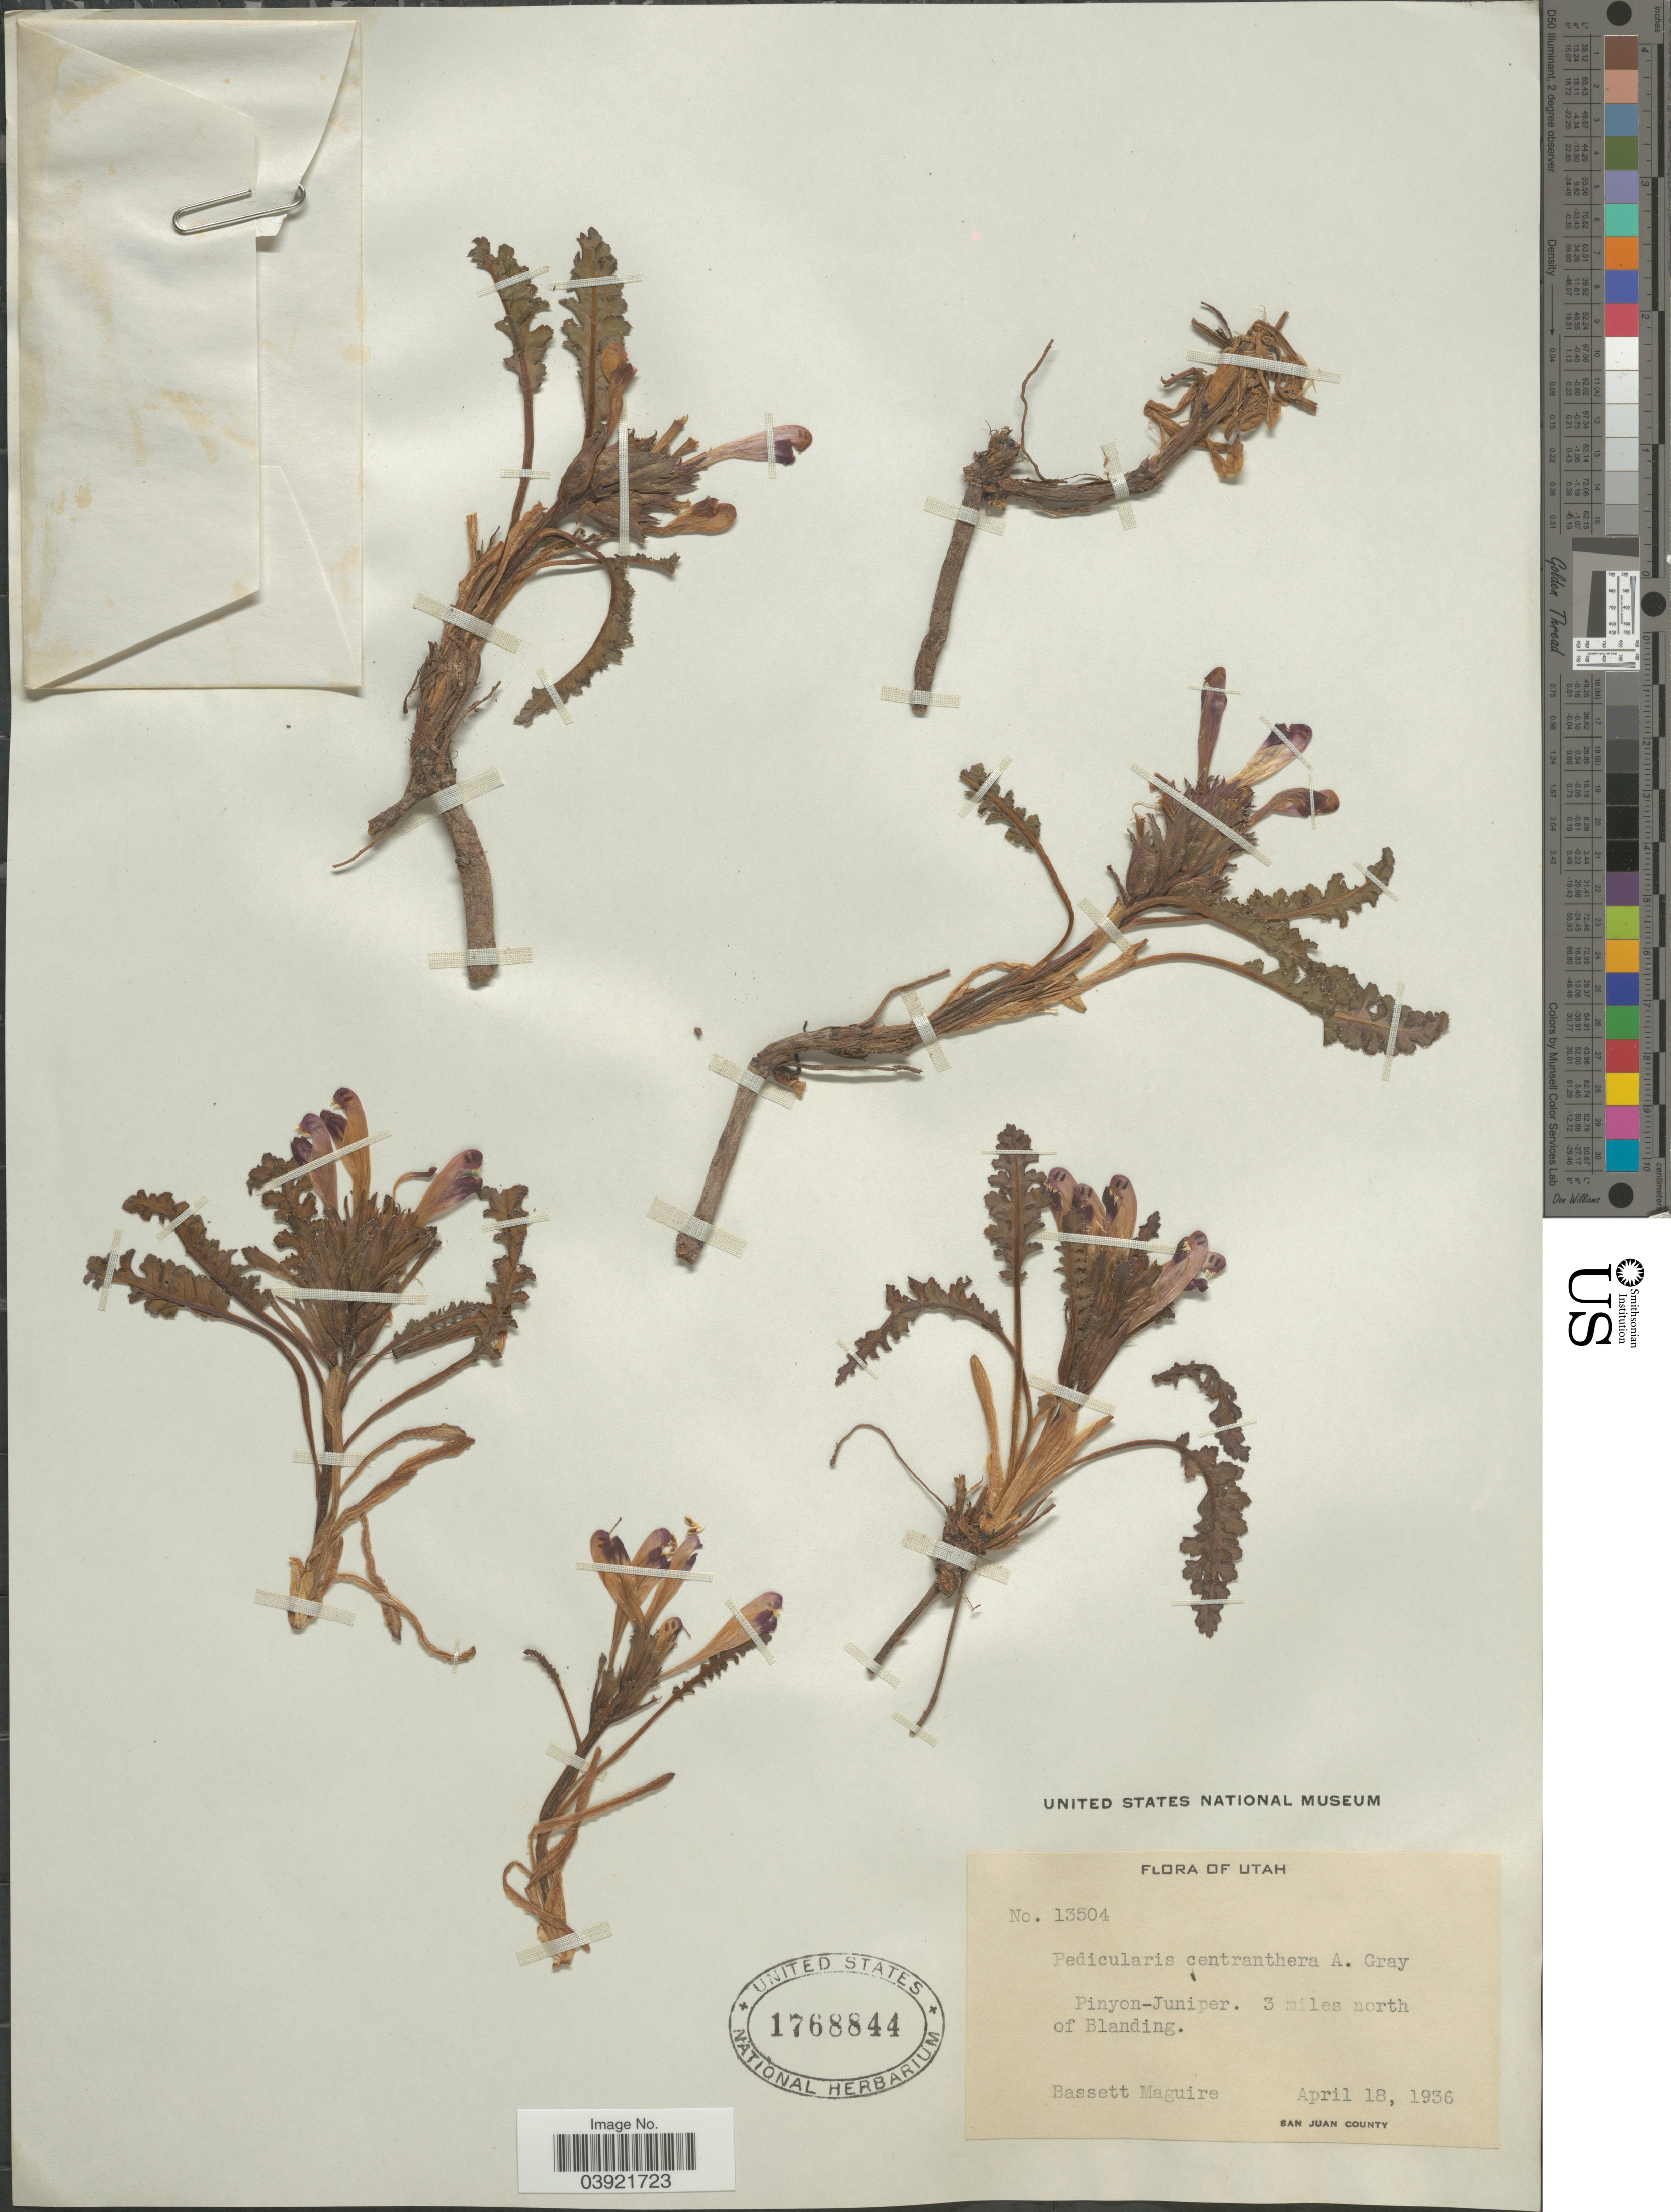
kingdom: Plantae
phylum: Tracheophyta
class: Magnoliopsida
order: Lamiales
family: Orobanchaceae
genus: Pedicularis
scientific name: Pedicularis centranthera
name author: A. Gray in Emory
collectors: B. Maguire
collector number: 13504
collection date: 1936-04-18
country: United States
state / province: Utah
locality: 3 miles north of Blanding.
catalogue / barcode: US 1768844